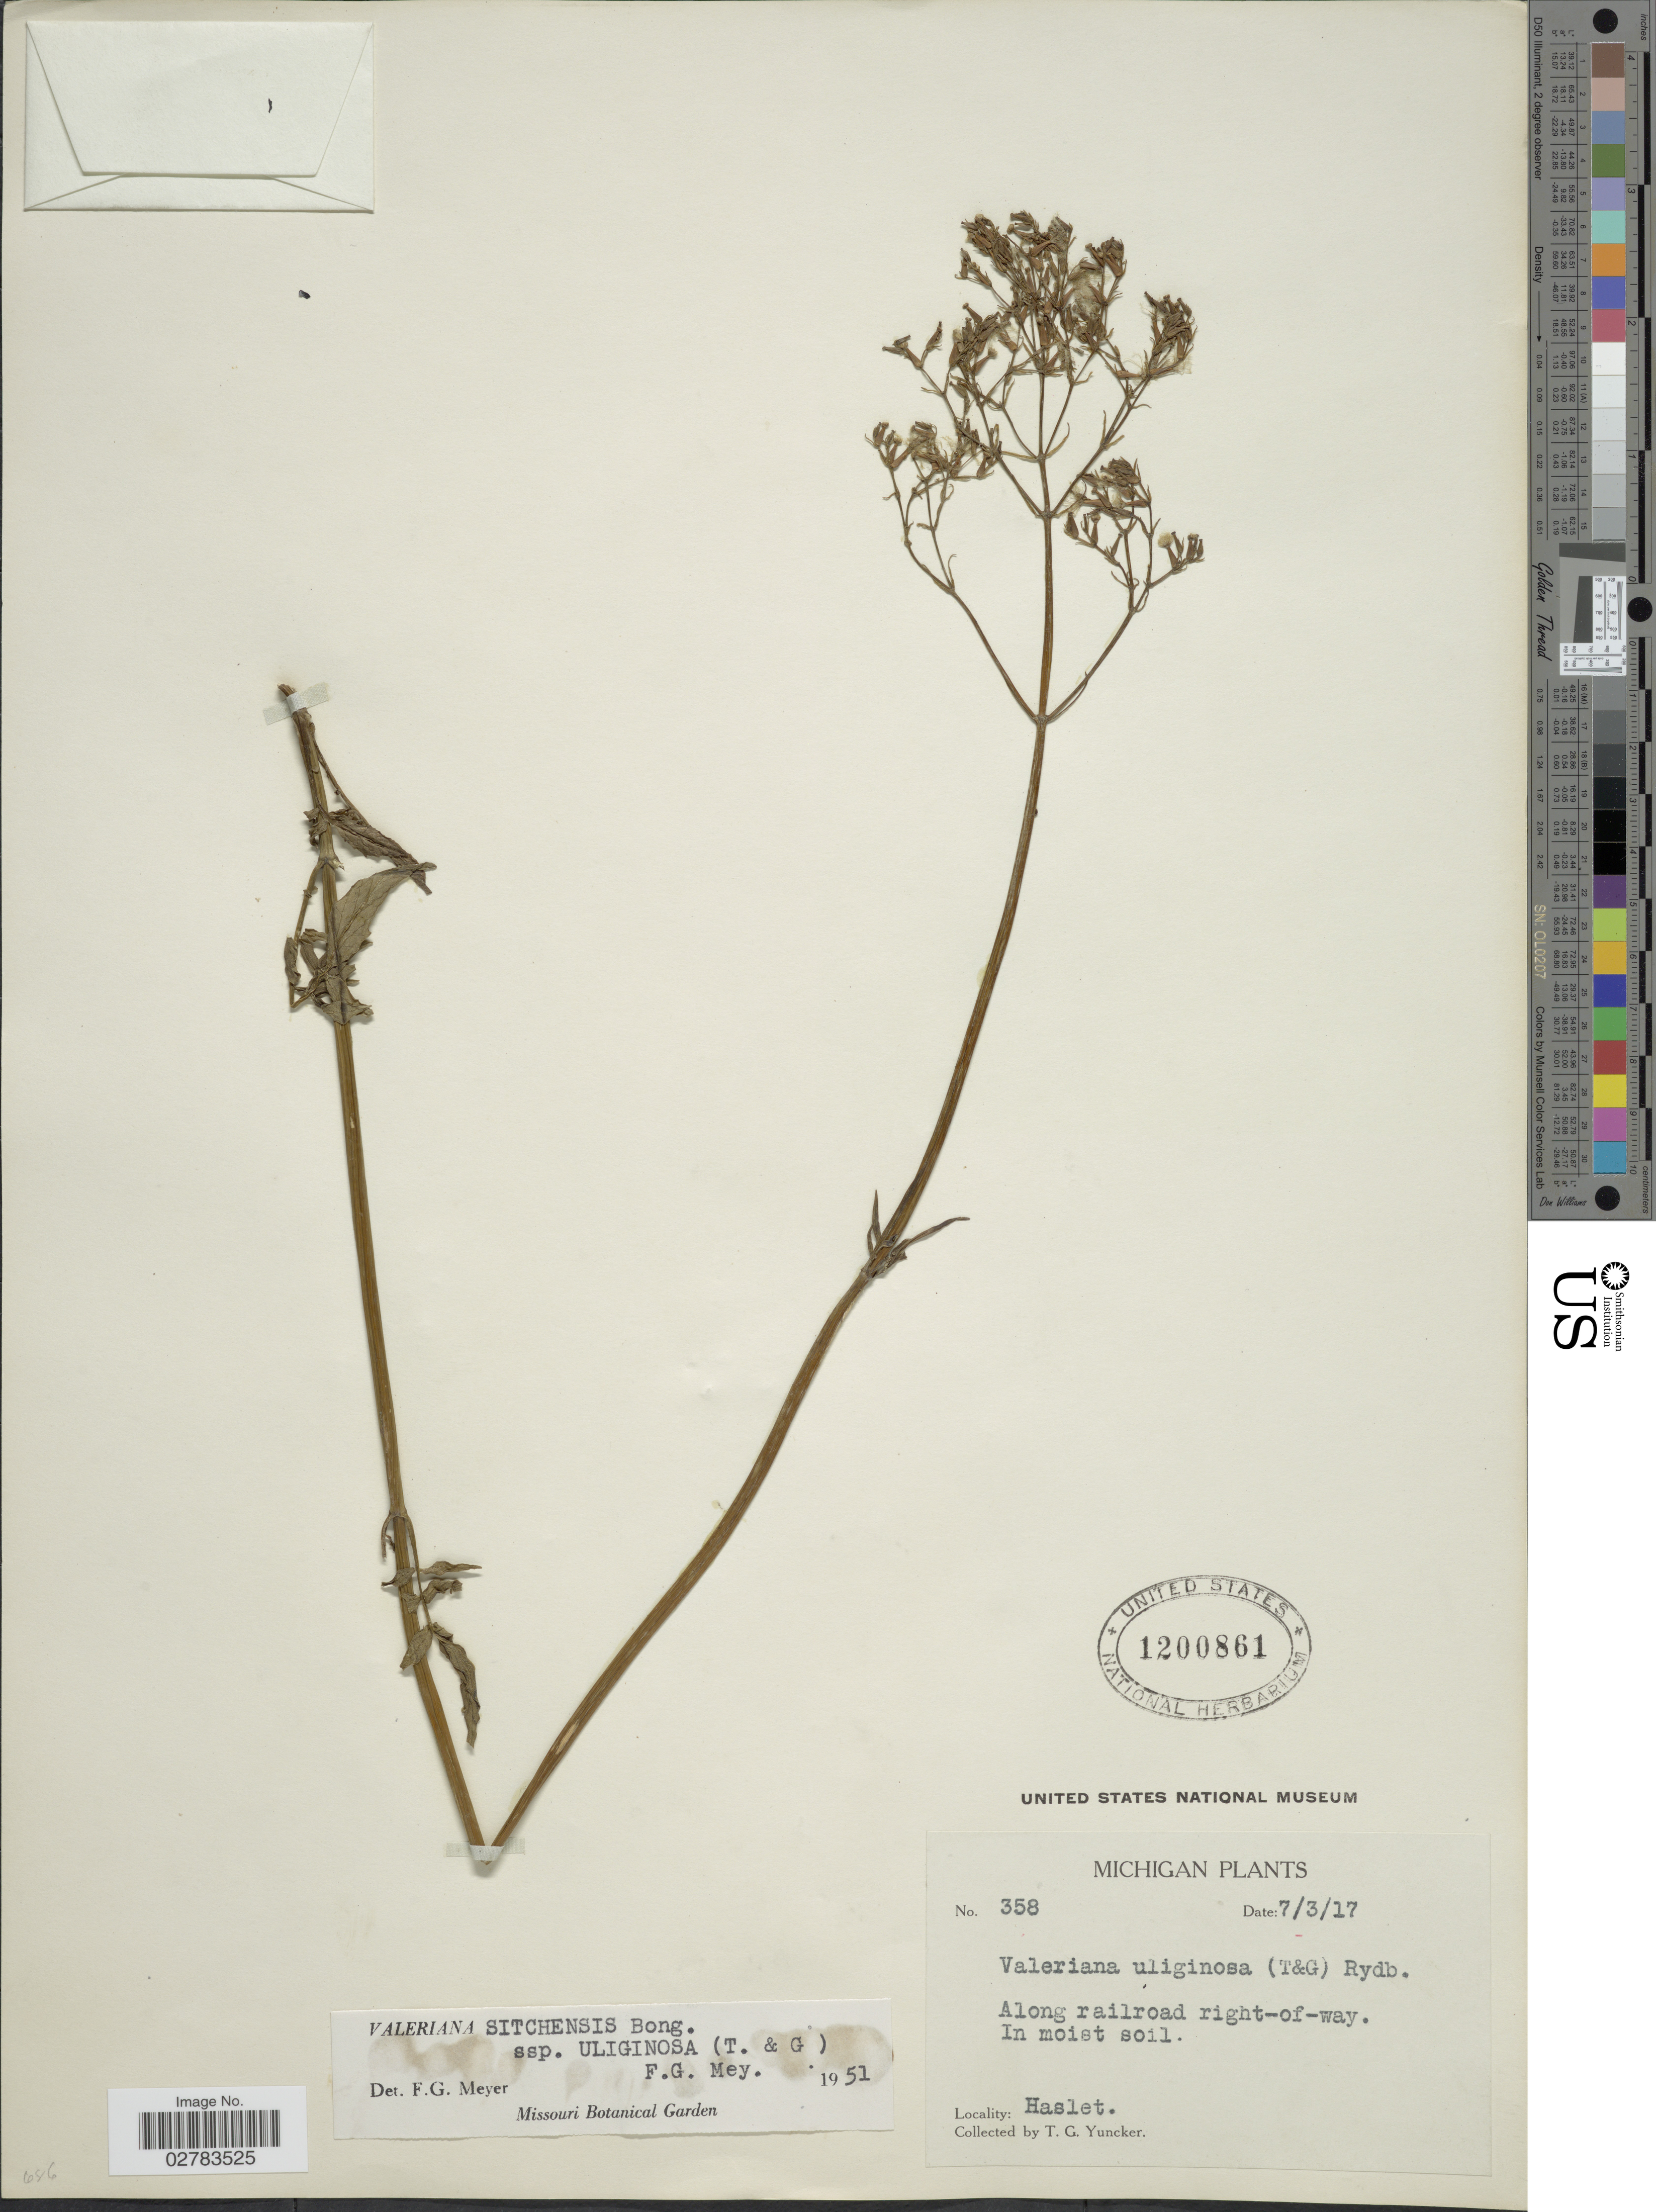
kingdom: Plantae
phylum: Tracheophyta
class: Magnoliopsida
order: Dipsacales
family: Caprifoliaceae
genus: Valeriana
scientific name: Valeriana sitchensis subsp. uliginosa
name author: (Torr. & A. Gray) F.G. Mey.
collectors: T. G. Yuncker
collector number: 358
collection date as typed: Transcribed d/m/y: 3/7/17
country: United States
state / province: Michigan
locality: Along railroad right-of-way, Haslet.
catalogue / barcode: US 1200861